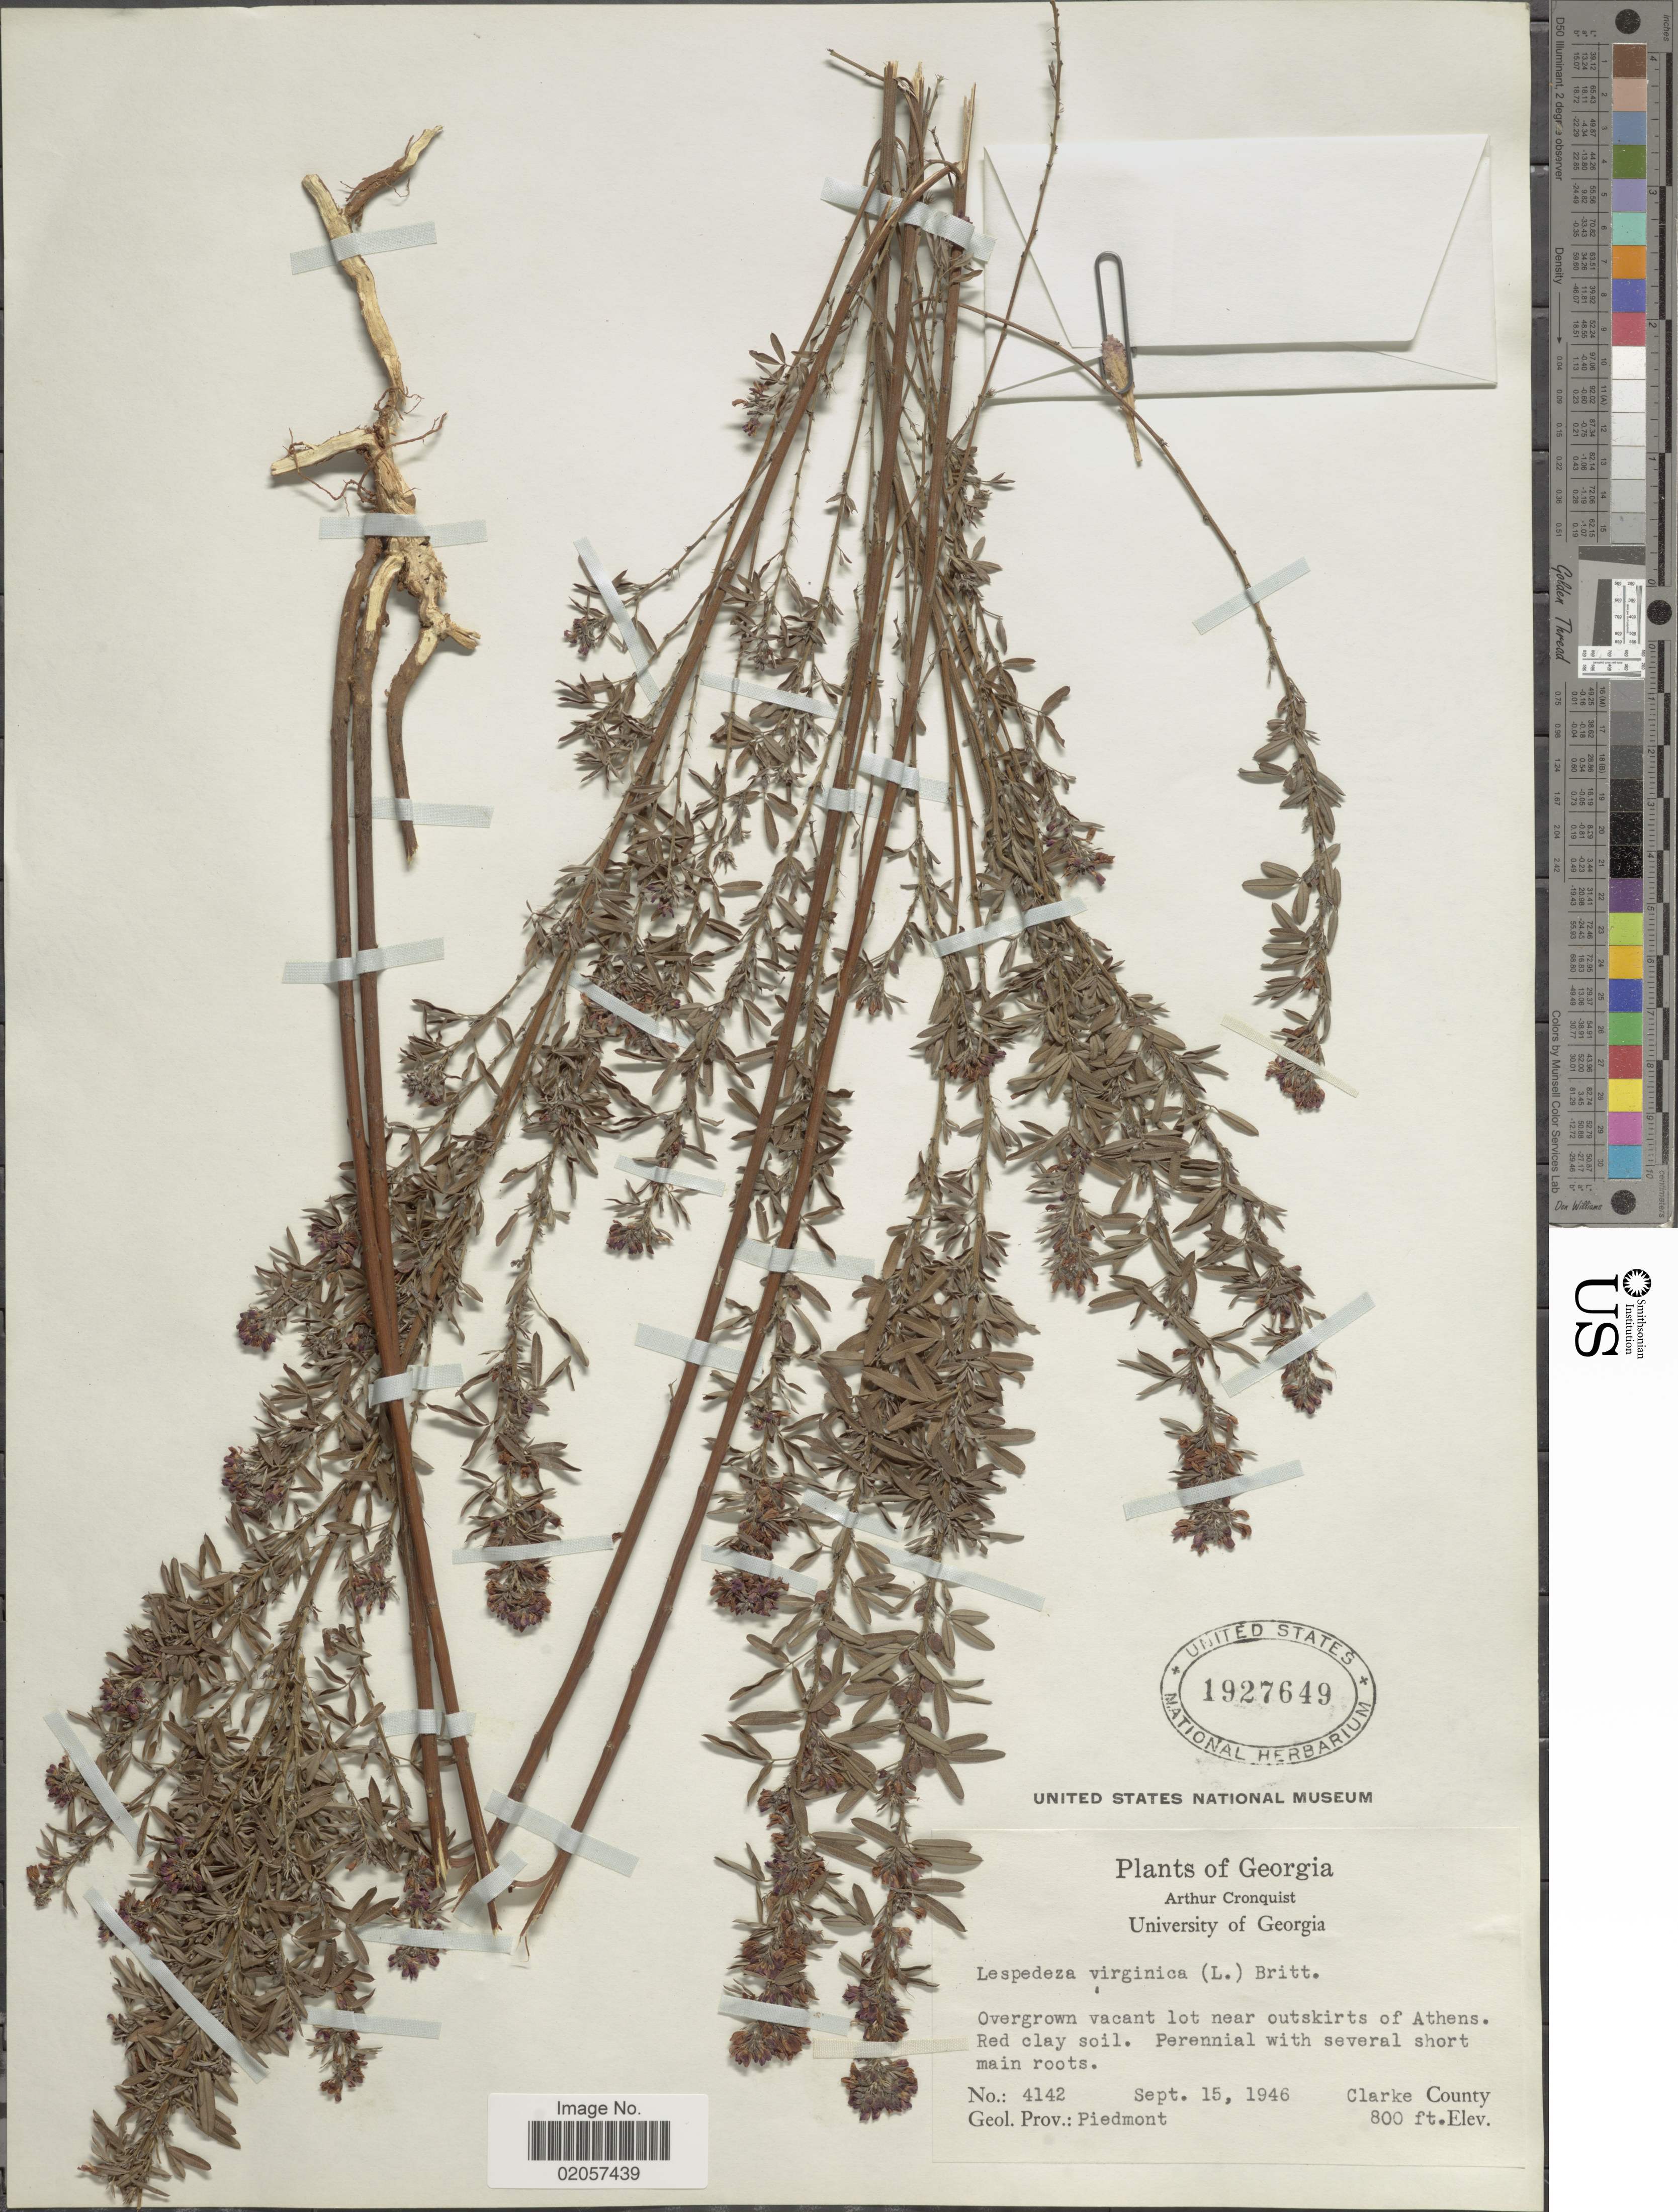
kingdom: Plantae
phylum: Tracheophyta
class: Magnoliopsida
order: Fabales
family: Fabaceae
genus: Lespedeza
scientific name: Lespedeza virginica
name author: (L.) Britton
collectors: A. J. Cronquist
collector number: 4142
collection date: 1946-09-15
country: United States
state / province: Georgia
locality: Georgia. Clarke County. Geol.Prov.: Piedmont.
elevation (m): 244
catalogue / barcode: US 1927649